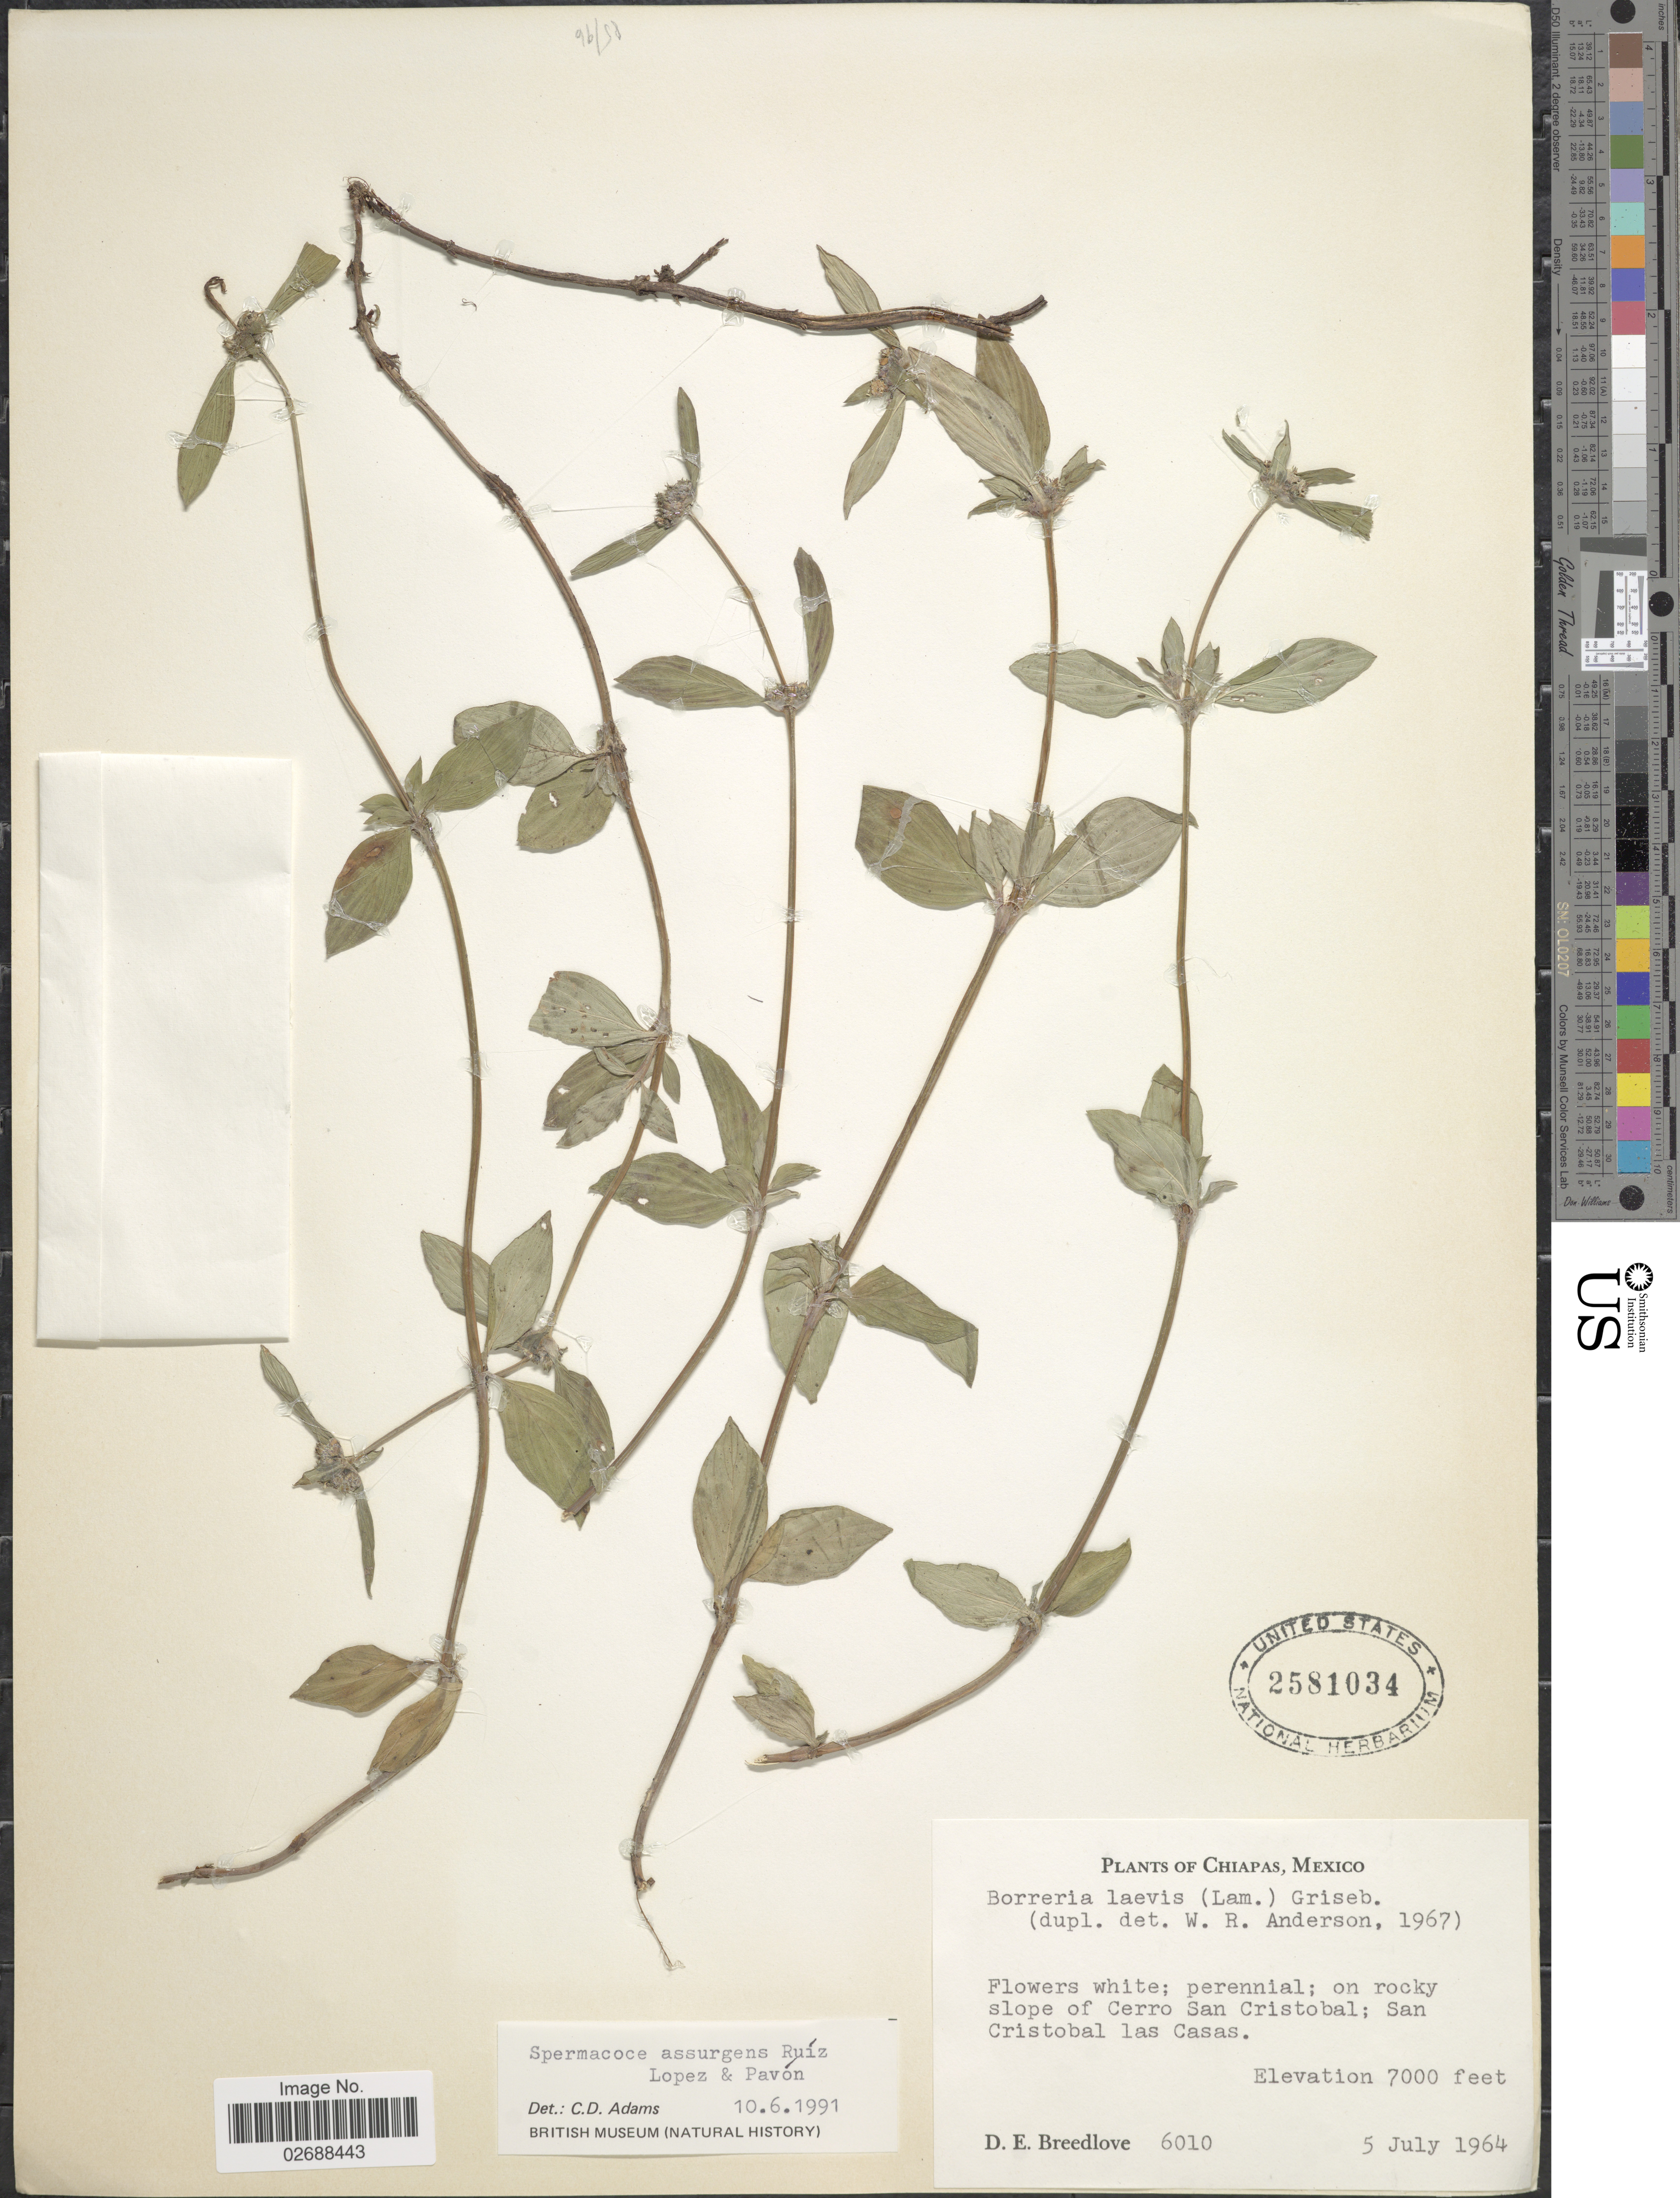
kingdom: Plantae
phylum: Tracheophyta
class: Magnoliopsida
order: Gentianales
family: Rubiaceae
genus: Spermacoce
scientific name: Spermacoce assurgens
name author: Ruiz & Pav.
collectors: D. E. Breedlove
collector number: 6010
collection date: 1964-07-05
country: Mexico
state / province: Chiapas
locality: Cerro San Cristobal; San Cristobal las Casas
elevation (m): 2134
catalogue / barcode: US 2581034